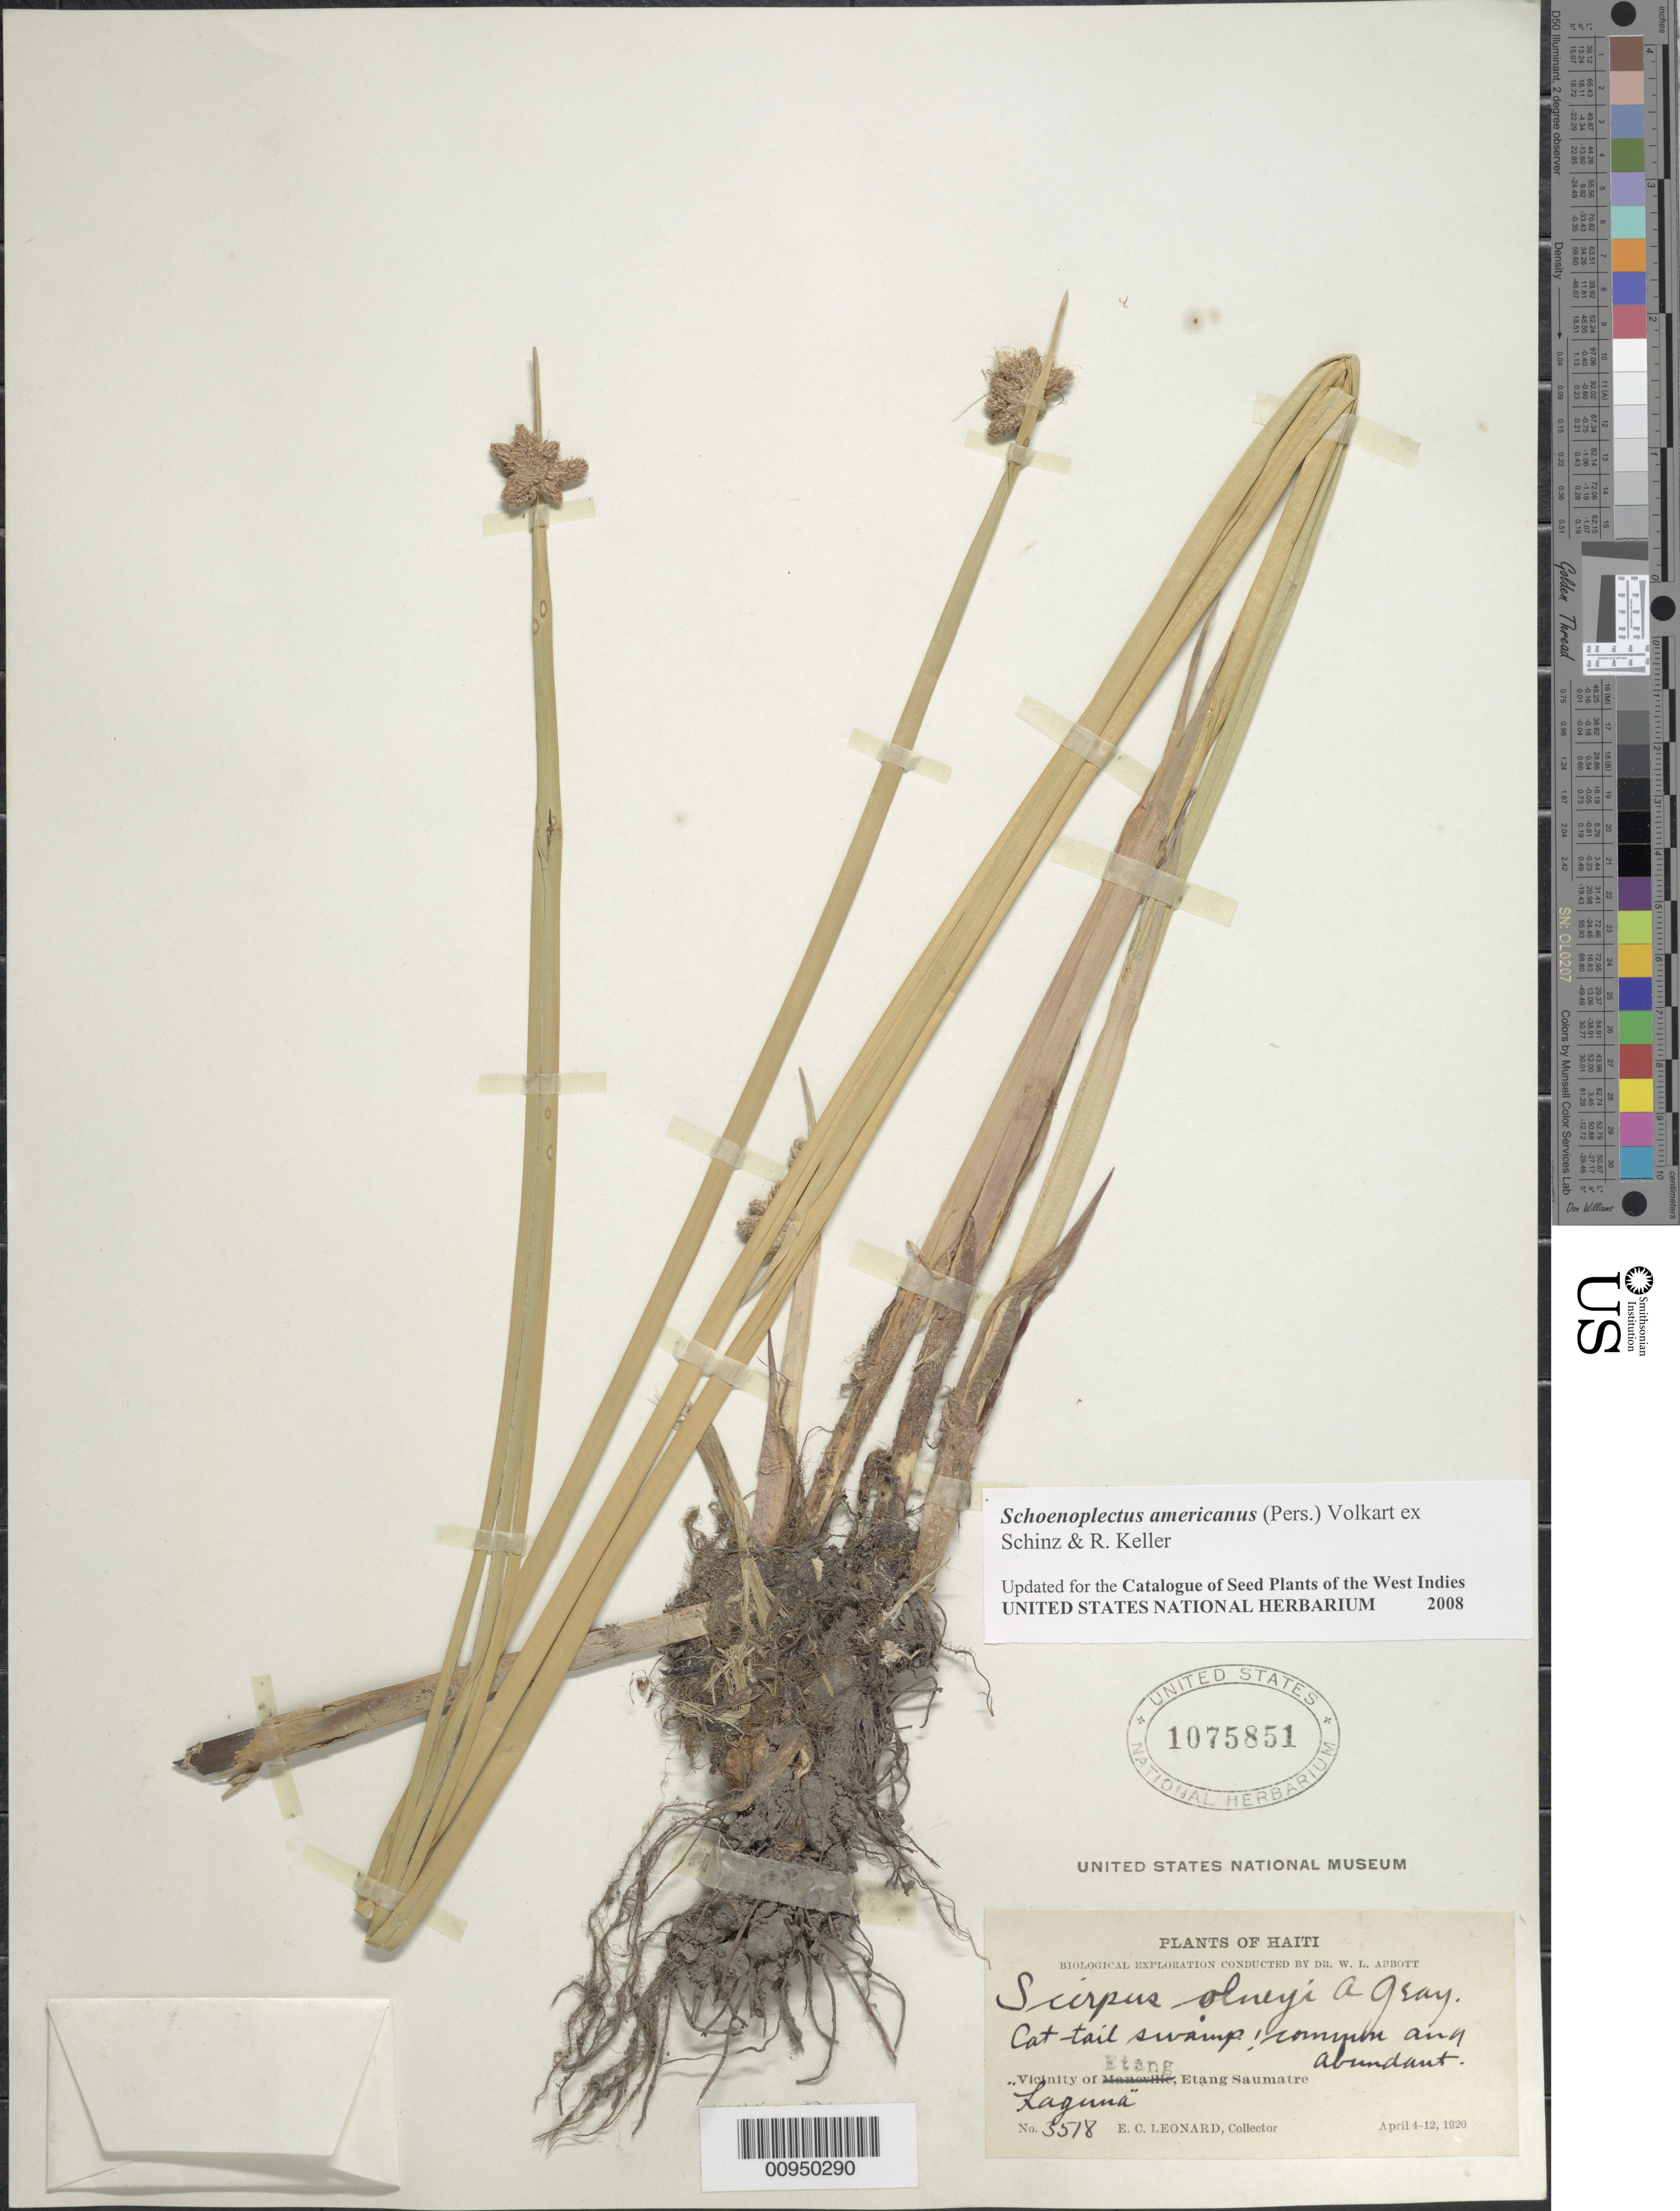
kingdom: Plantae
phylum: Tracheophyta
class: Liliopsida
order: Poales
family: Cyperaceae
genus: Schoenoplectus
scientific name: Schoenoplectus americanus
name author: (Pers.) Volkart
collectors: E. C. Leonard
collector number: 3518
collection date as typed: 04 Apr 1920 to 12 Apr 1920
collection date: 1920-04-04/1920-04-12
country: Haiti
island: Hispaniola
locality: "Laguna", vicinity of Etang, Etang Saumatre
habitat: Cat-tail swamp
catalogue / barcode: US 1075851